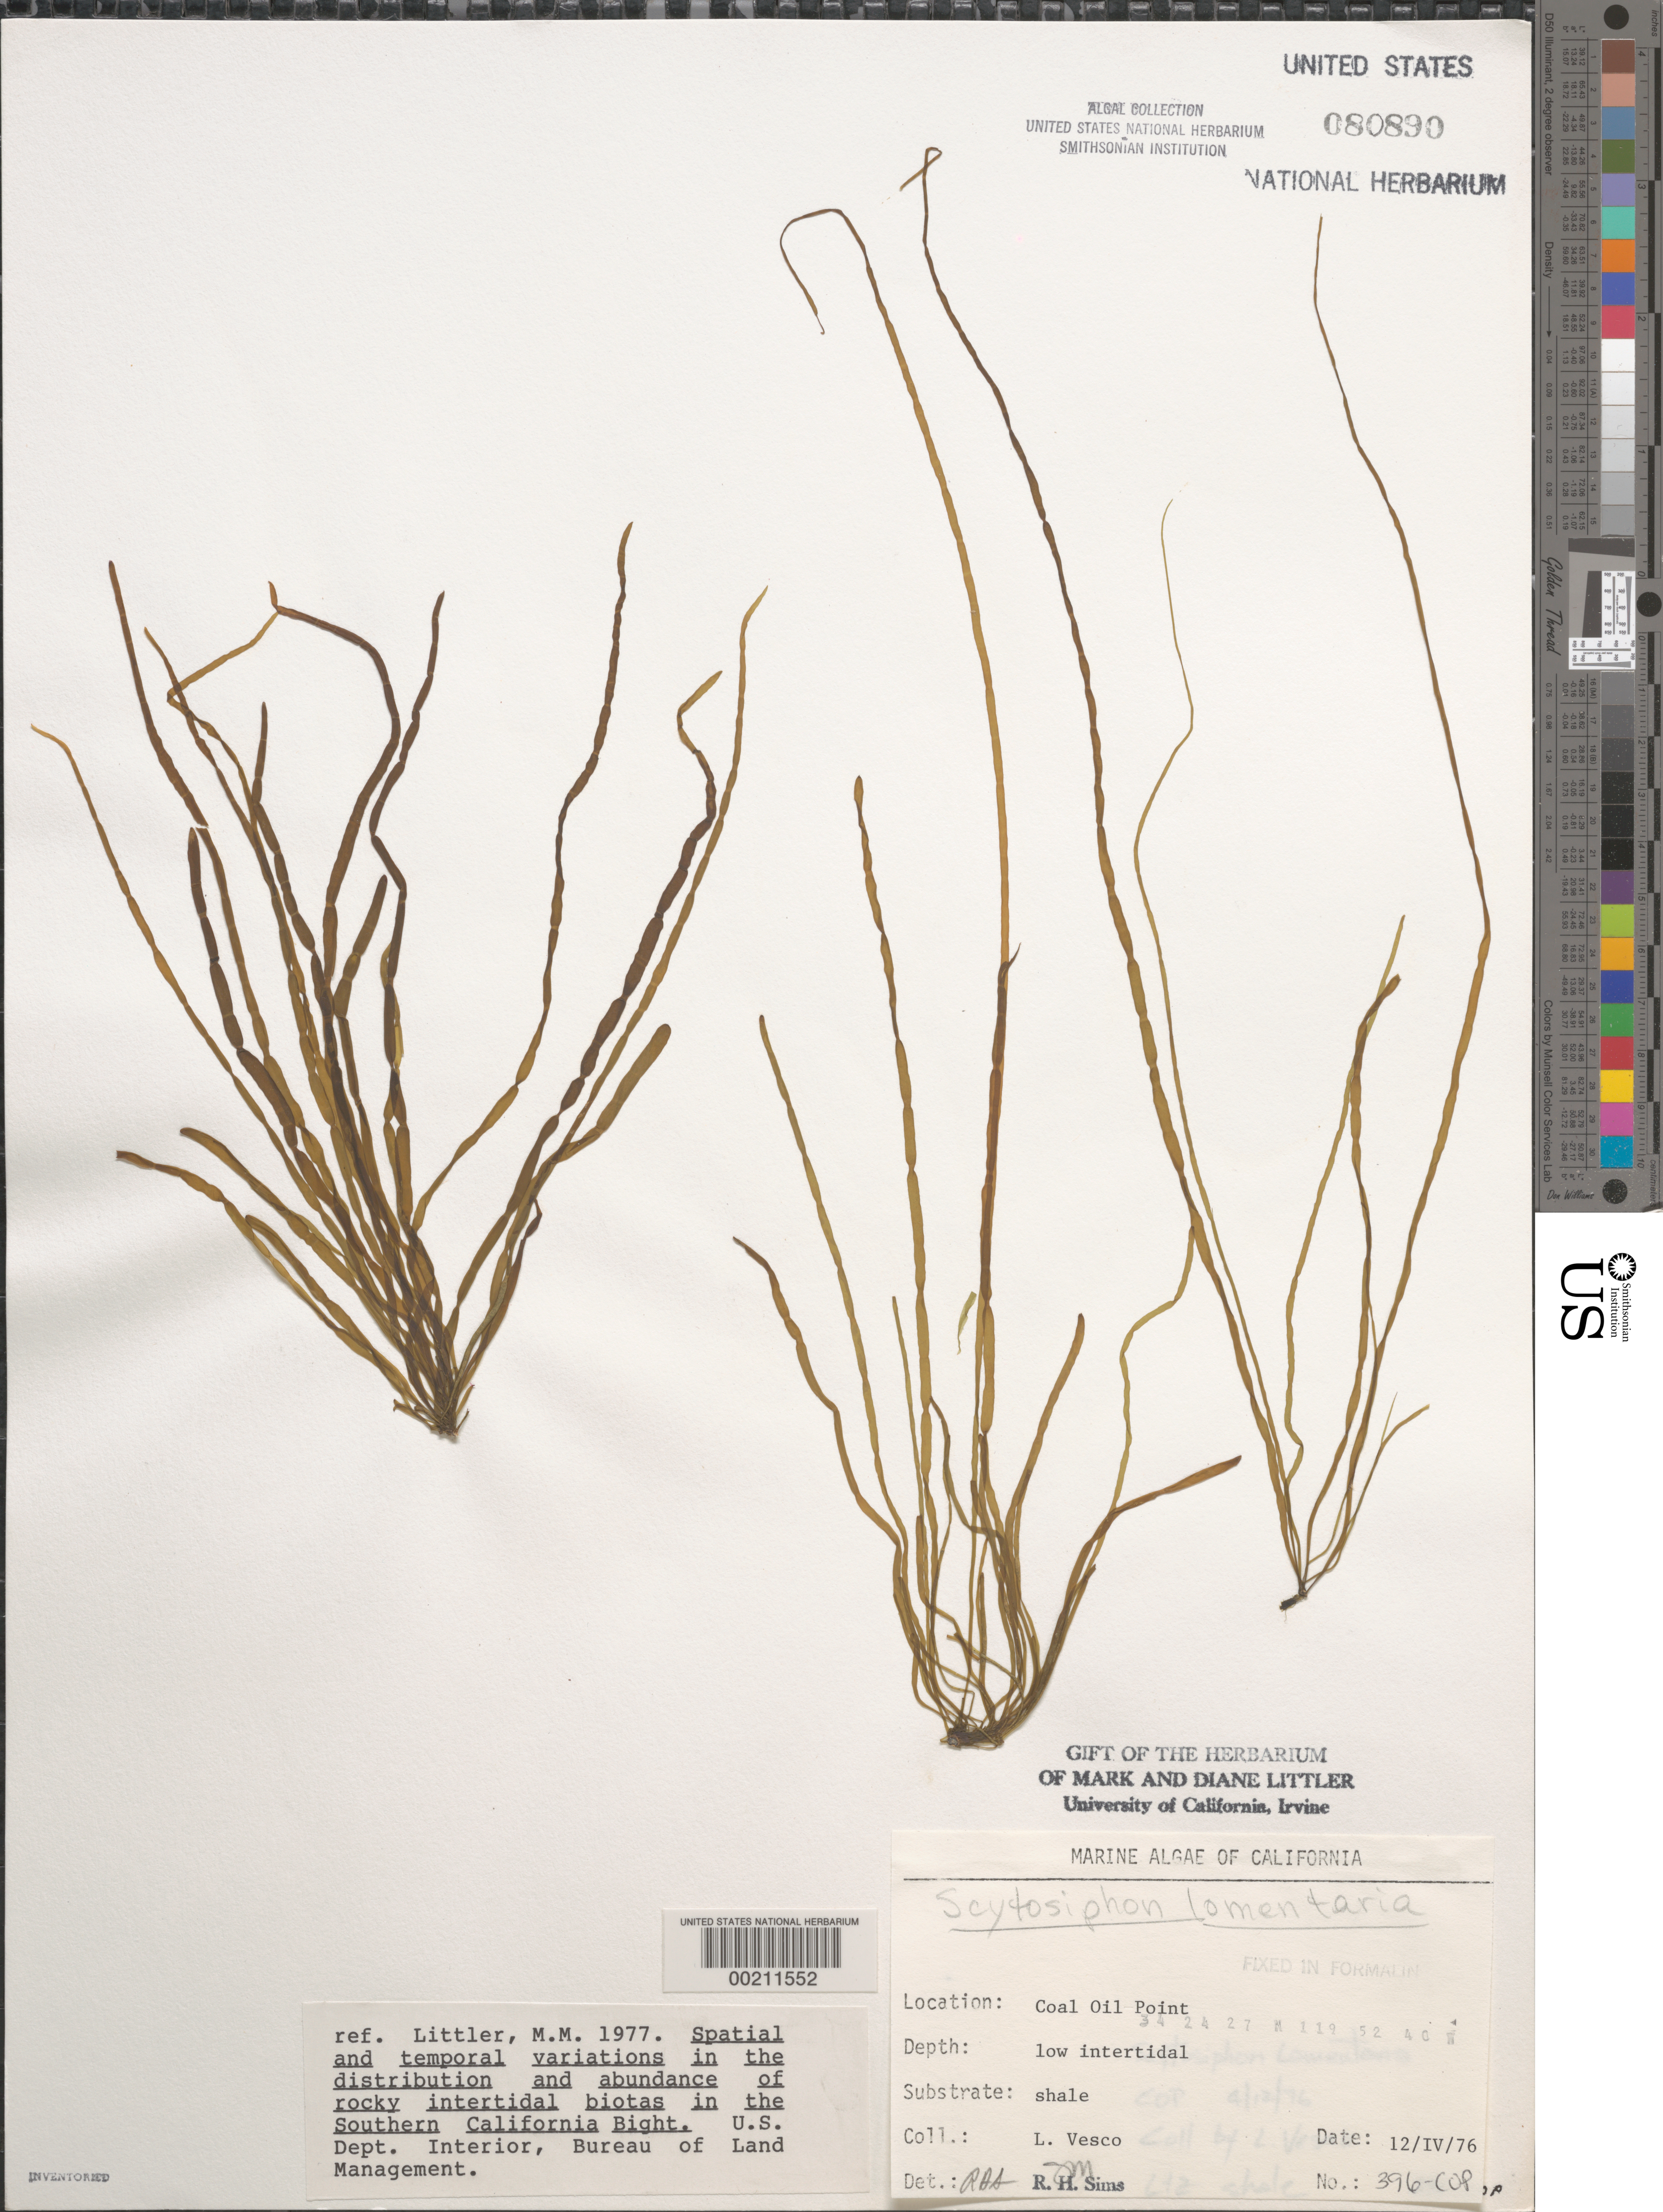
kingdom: Chromista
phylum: Ochrophyta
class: Phaeophyceae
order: Scytosiphonales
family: Scytosiphonaceae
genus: Scytosiphon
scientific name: Scytosiphon lomentaria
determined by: Sims, Robert H.; Murray, S. N.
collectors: L. Vesco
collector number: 396-COP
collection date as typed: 12 Apr 1976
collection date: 1976-04-12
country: United States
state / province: California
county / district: Santa Barbara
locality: Coal Oil Point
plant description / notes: BLM-SOCALBIGHT Rocky Intertidal Survey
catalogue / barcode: US 80890